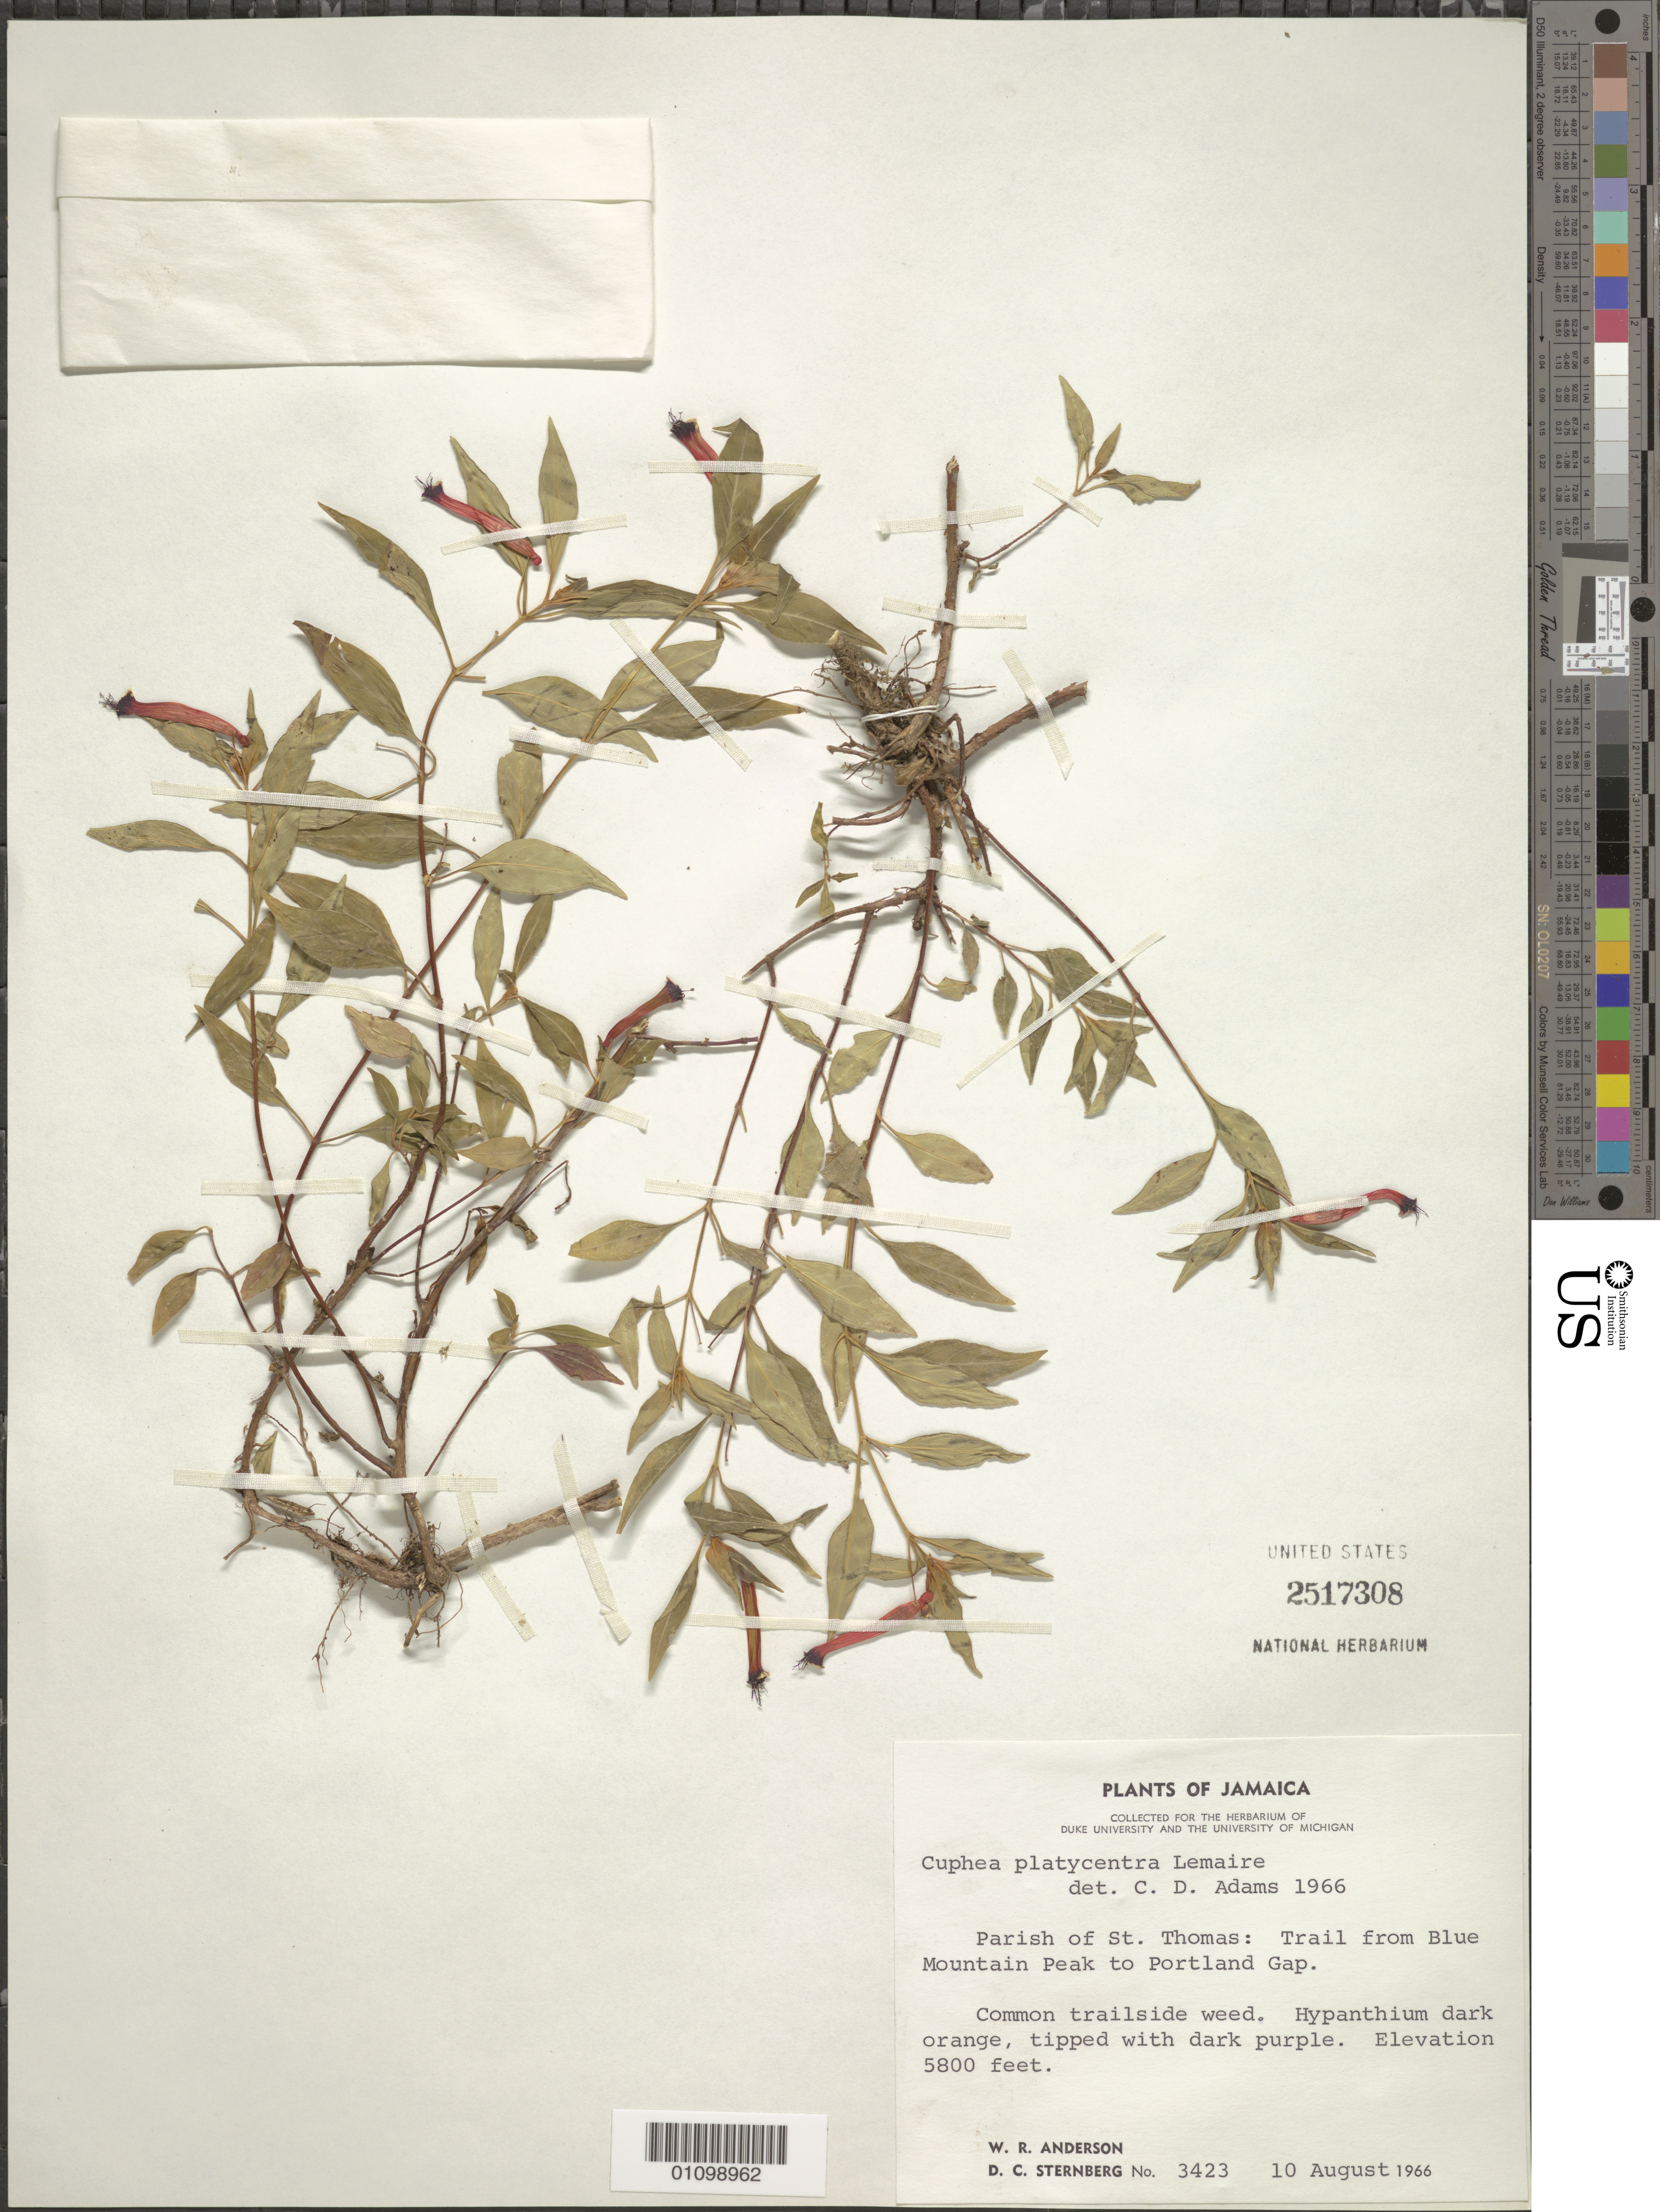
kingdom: Plantae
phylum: Tracheophyta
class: Magnoliopsida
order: Myrtales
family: Lythraceae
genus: Cuphea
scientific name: Cuphea platycentra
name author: Lem.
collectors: W. R. Anderson & D. Sternberg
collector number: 3423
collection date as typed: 10 Aug 1966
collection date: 1966-08-10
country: Jamaica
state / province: Saint Thomas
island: Jamaica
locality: Trail from Blue Mountain Peak to Portland Gap.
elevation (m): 1768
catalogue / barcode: US 2517308